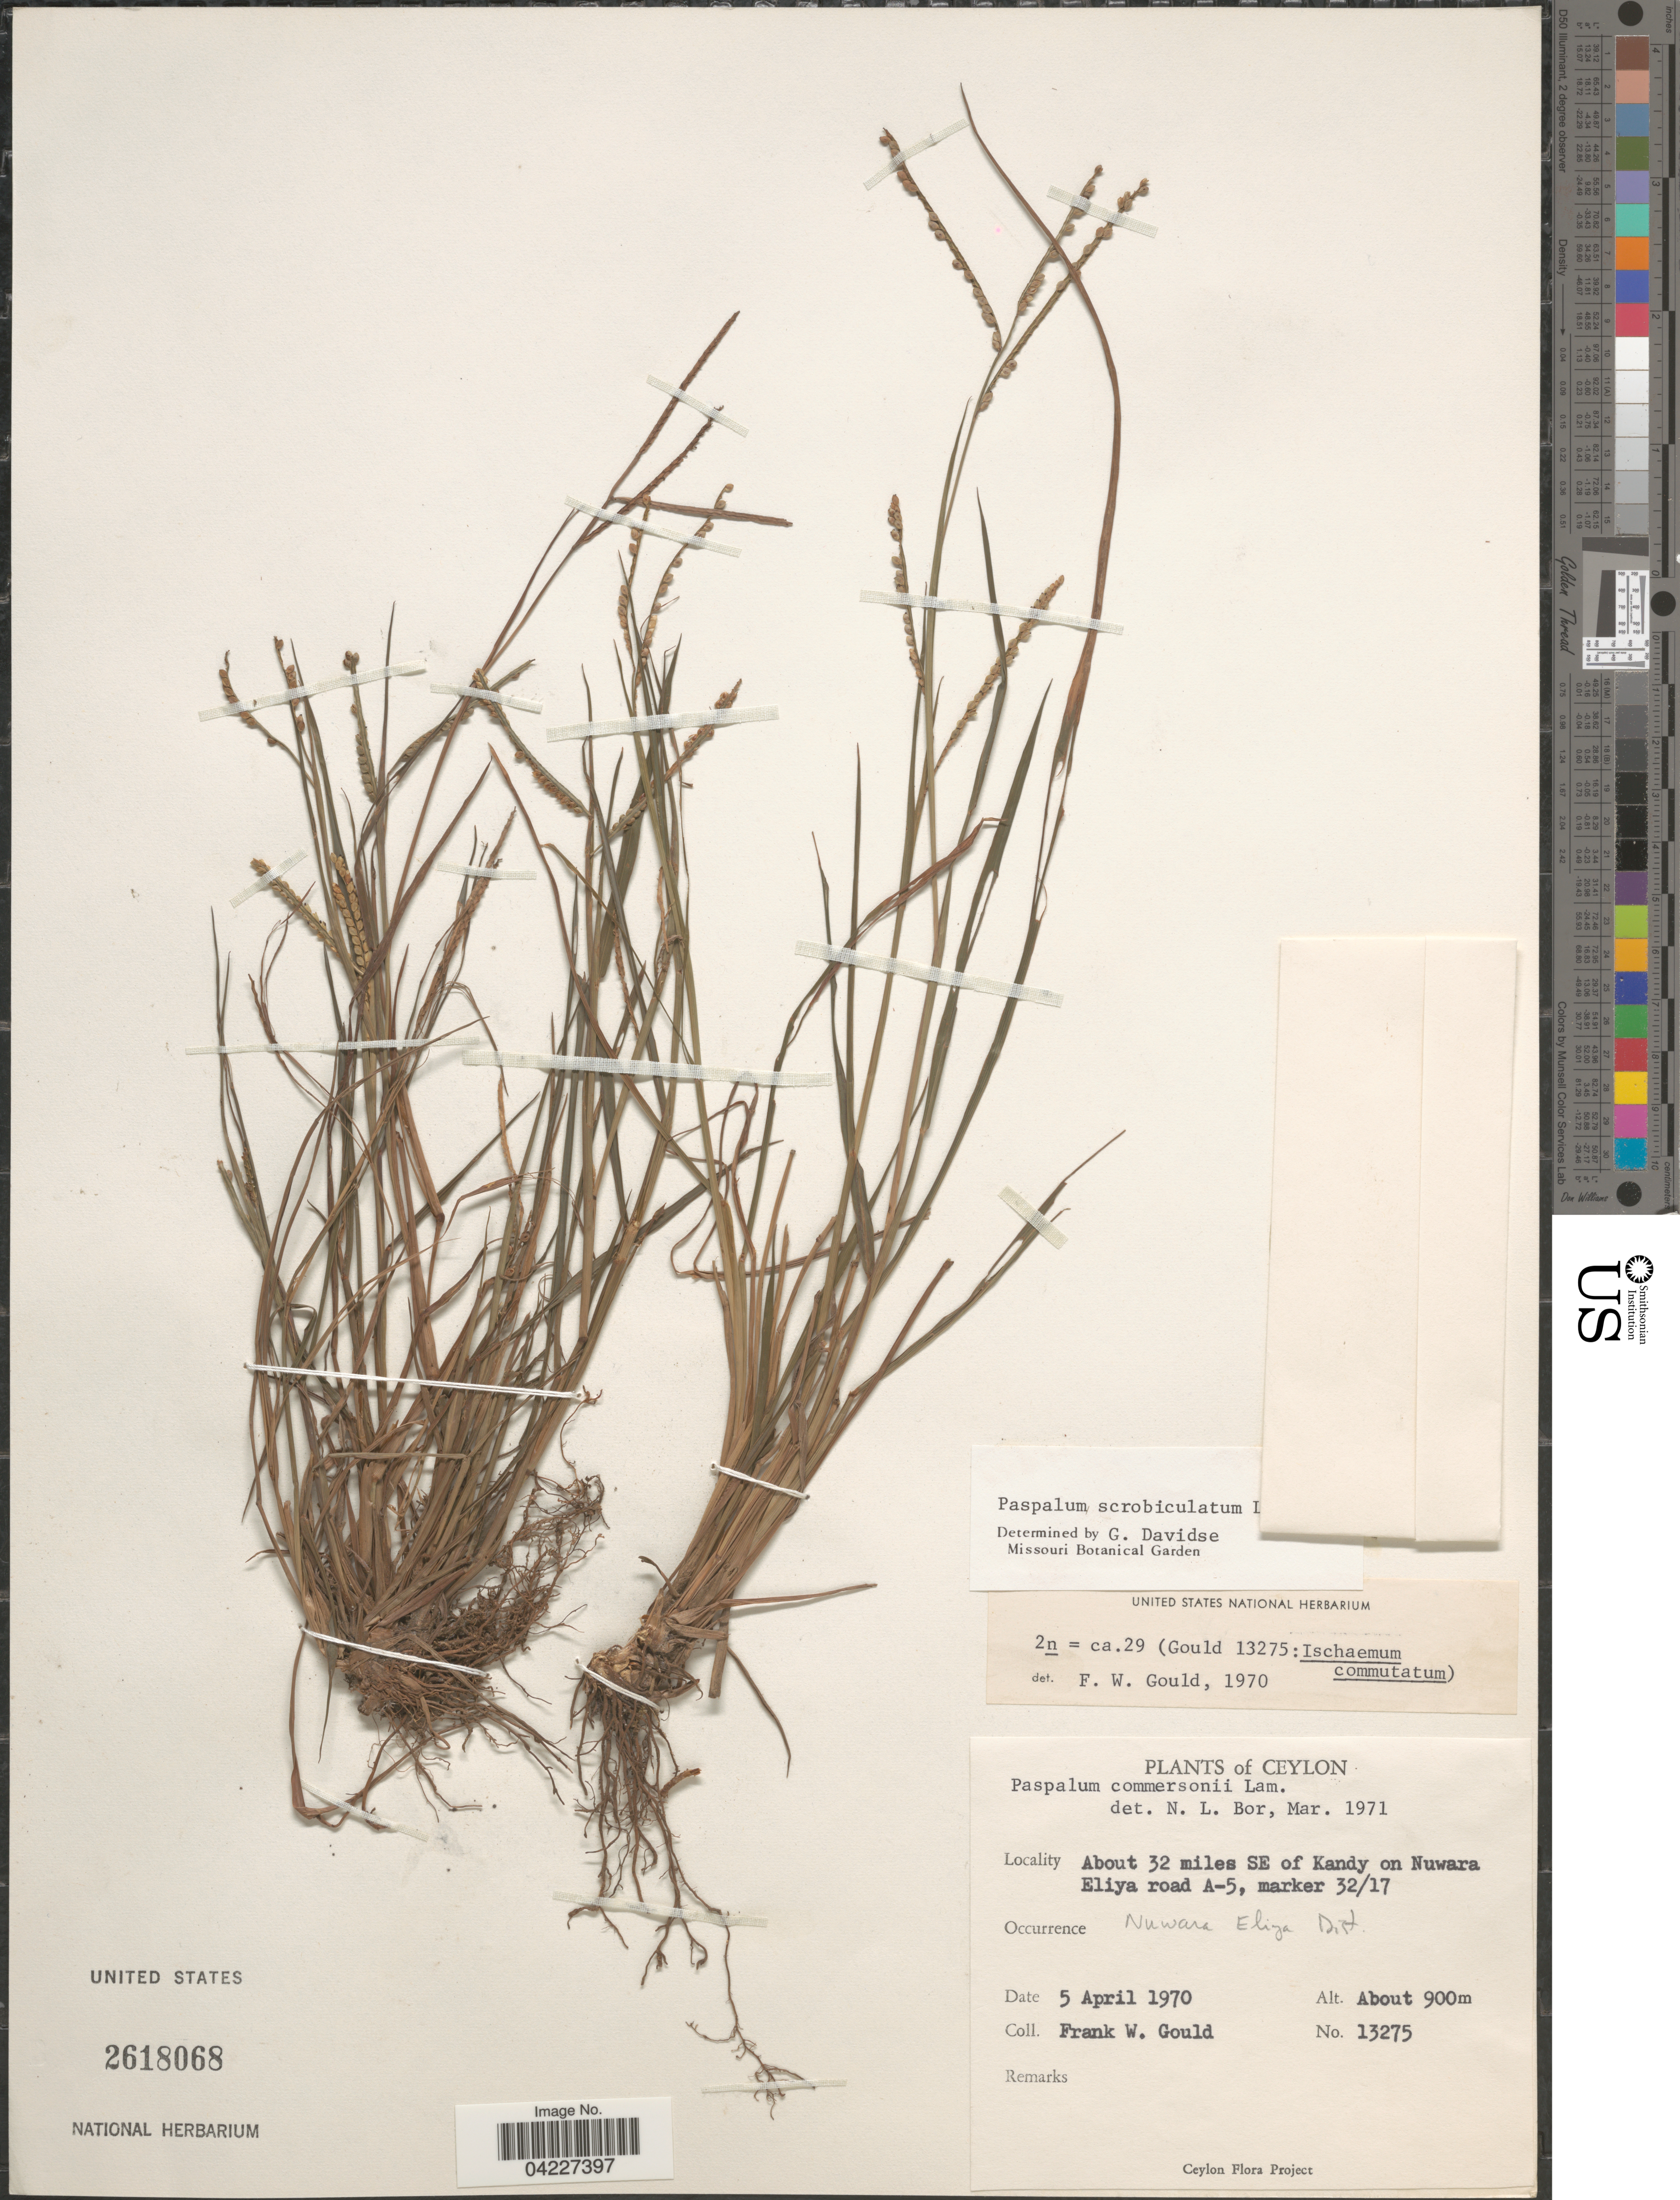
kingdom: Plantae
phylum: Tracheophyta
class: Liliopsida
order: Poales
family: Poaceae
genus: Paspalum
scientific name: Paspalum scrobiculatum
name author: L.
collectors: F. W. Gould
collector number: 13275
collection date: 1970-04-05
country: Sri Lanka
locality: Ceylon. About 32 miles SE of Kandy on Nuwara Eliya road A-5, marker 32/17. Nuwara Eliya Dist.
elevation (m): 900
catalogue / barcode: US 2618068